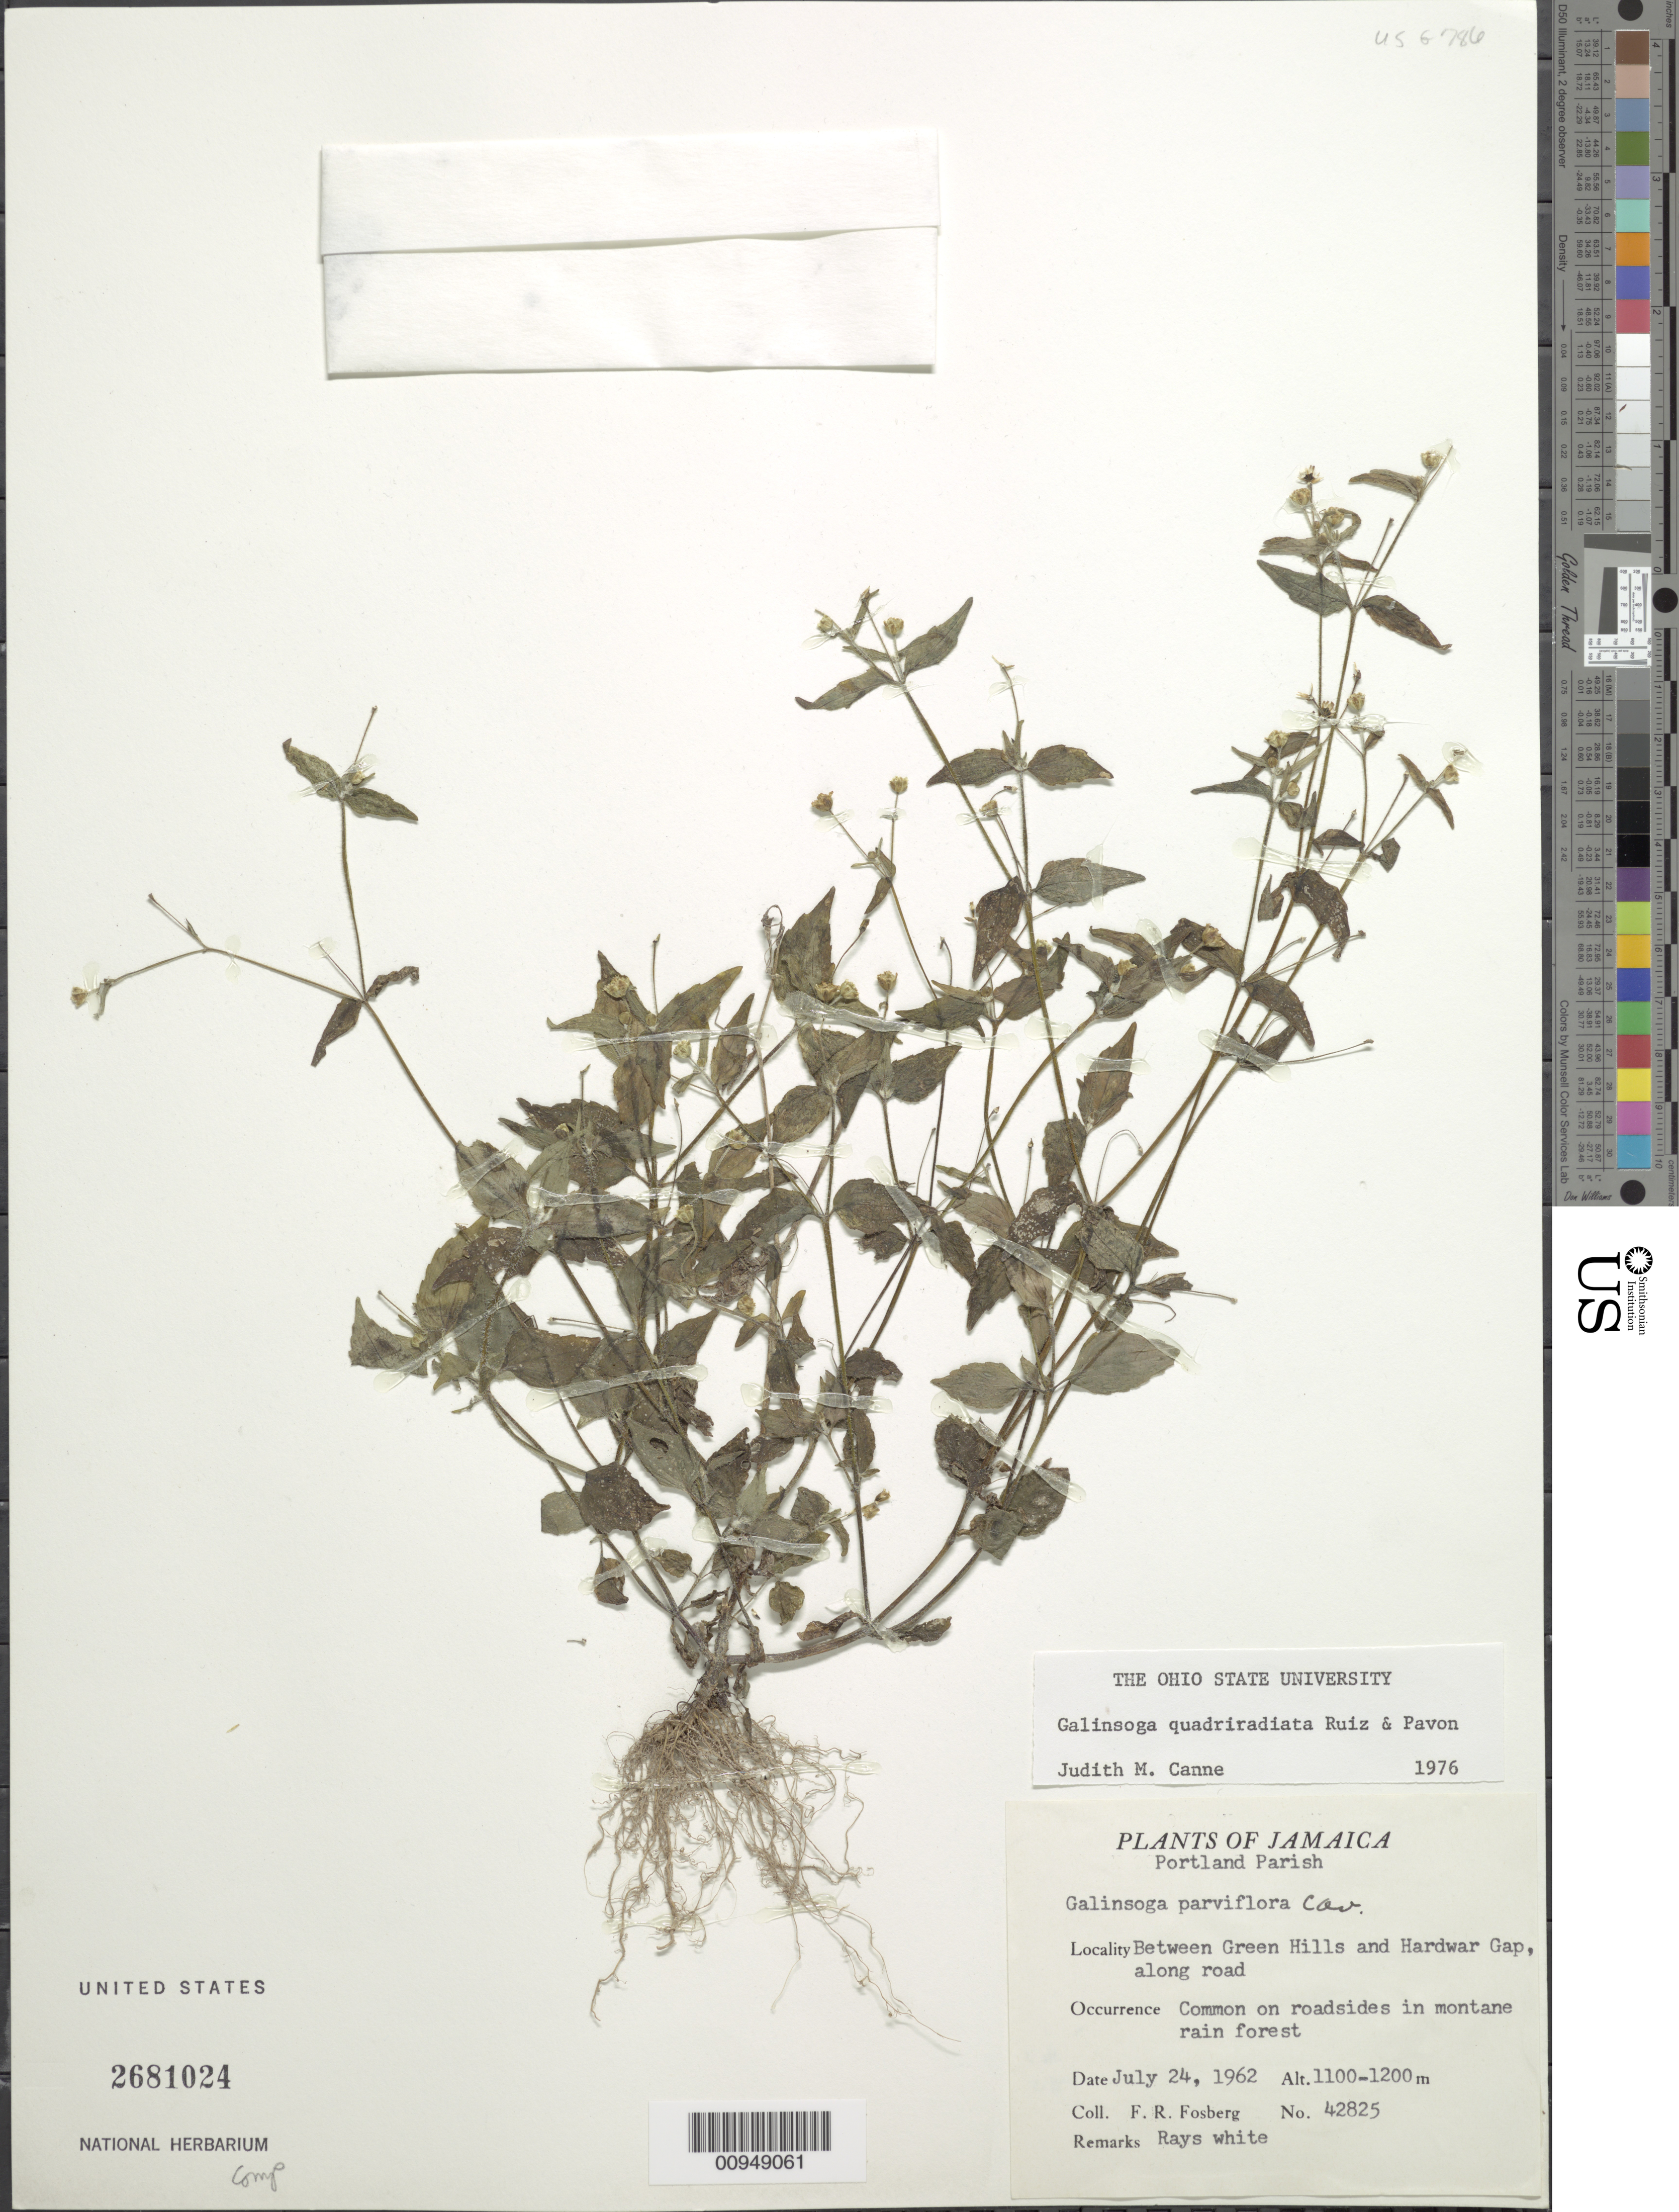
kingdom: Plantae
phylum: Tracheophyta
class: Magnoliopsida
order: Asterales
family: Asteraceae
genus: Galinsoga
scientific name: Galinsoga quadriradiata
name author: Ruiz & Pav.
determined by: Canne-Hilliker, J. M.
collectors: F. R. Fosberg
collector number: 42825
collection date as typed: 24 Jul 1962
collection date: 1962-07-24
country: Jamaica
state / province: Portland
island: Jamaica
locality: Between Green Hills and Hardware Gap, along road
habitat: On roadsides in montane rain forest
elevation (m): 1100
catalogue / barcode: US 2681024